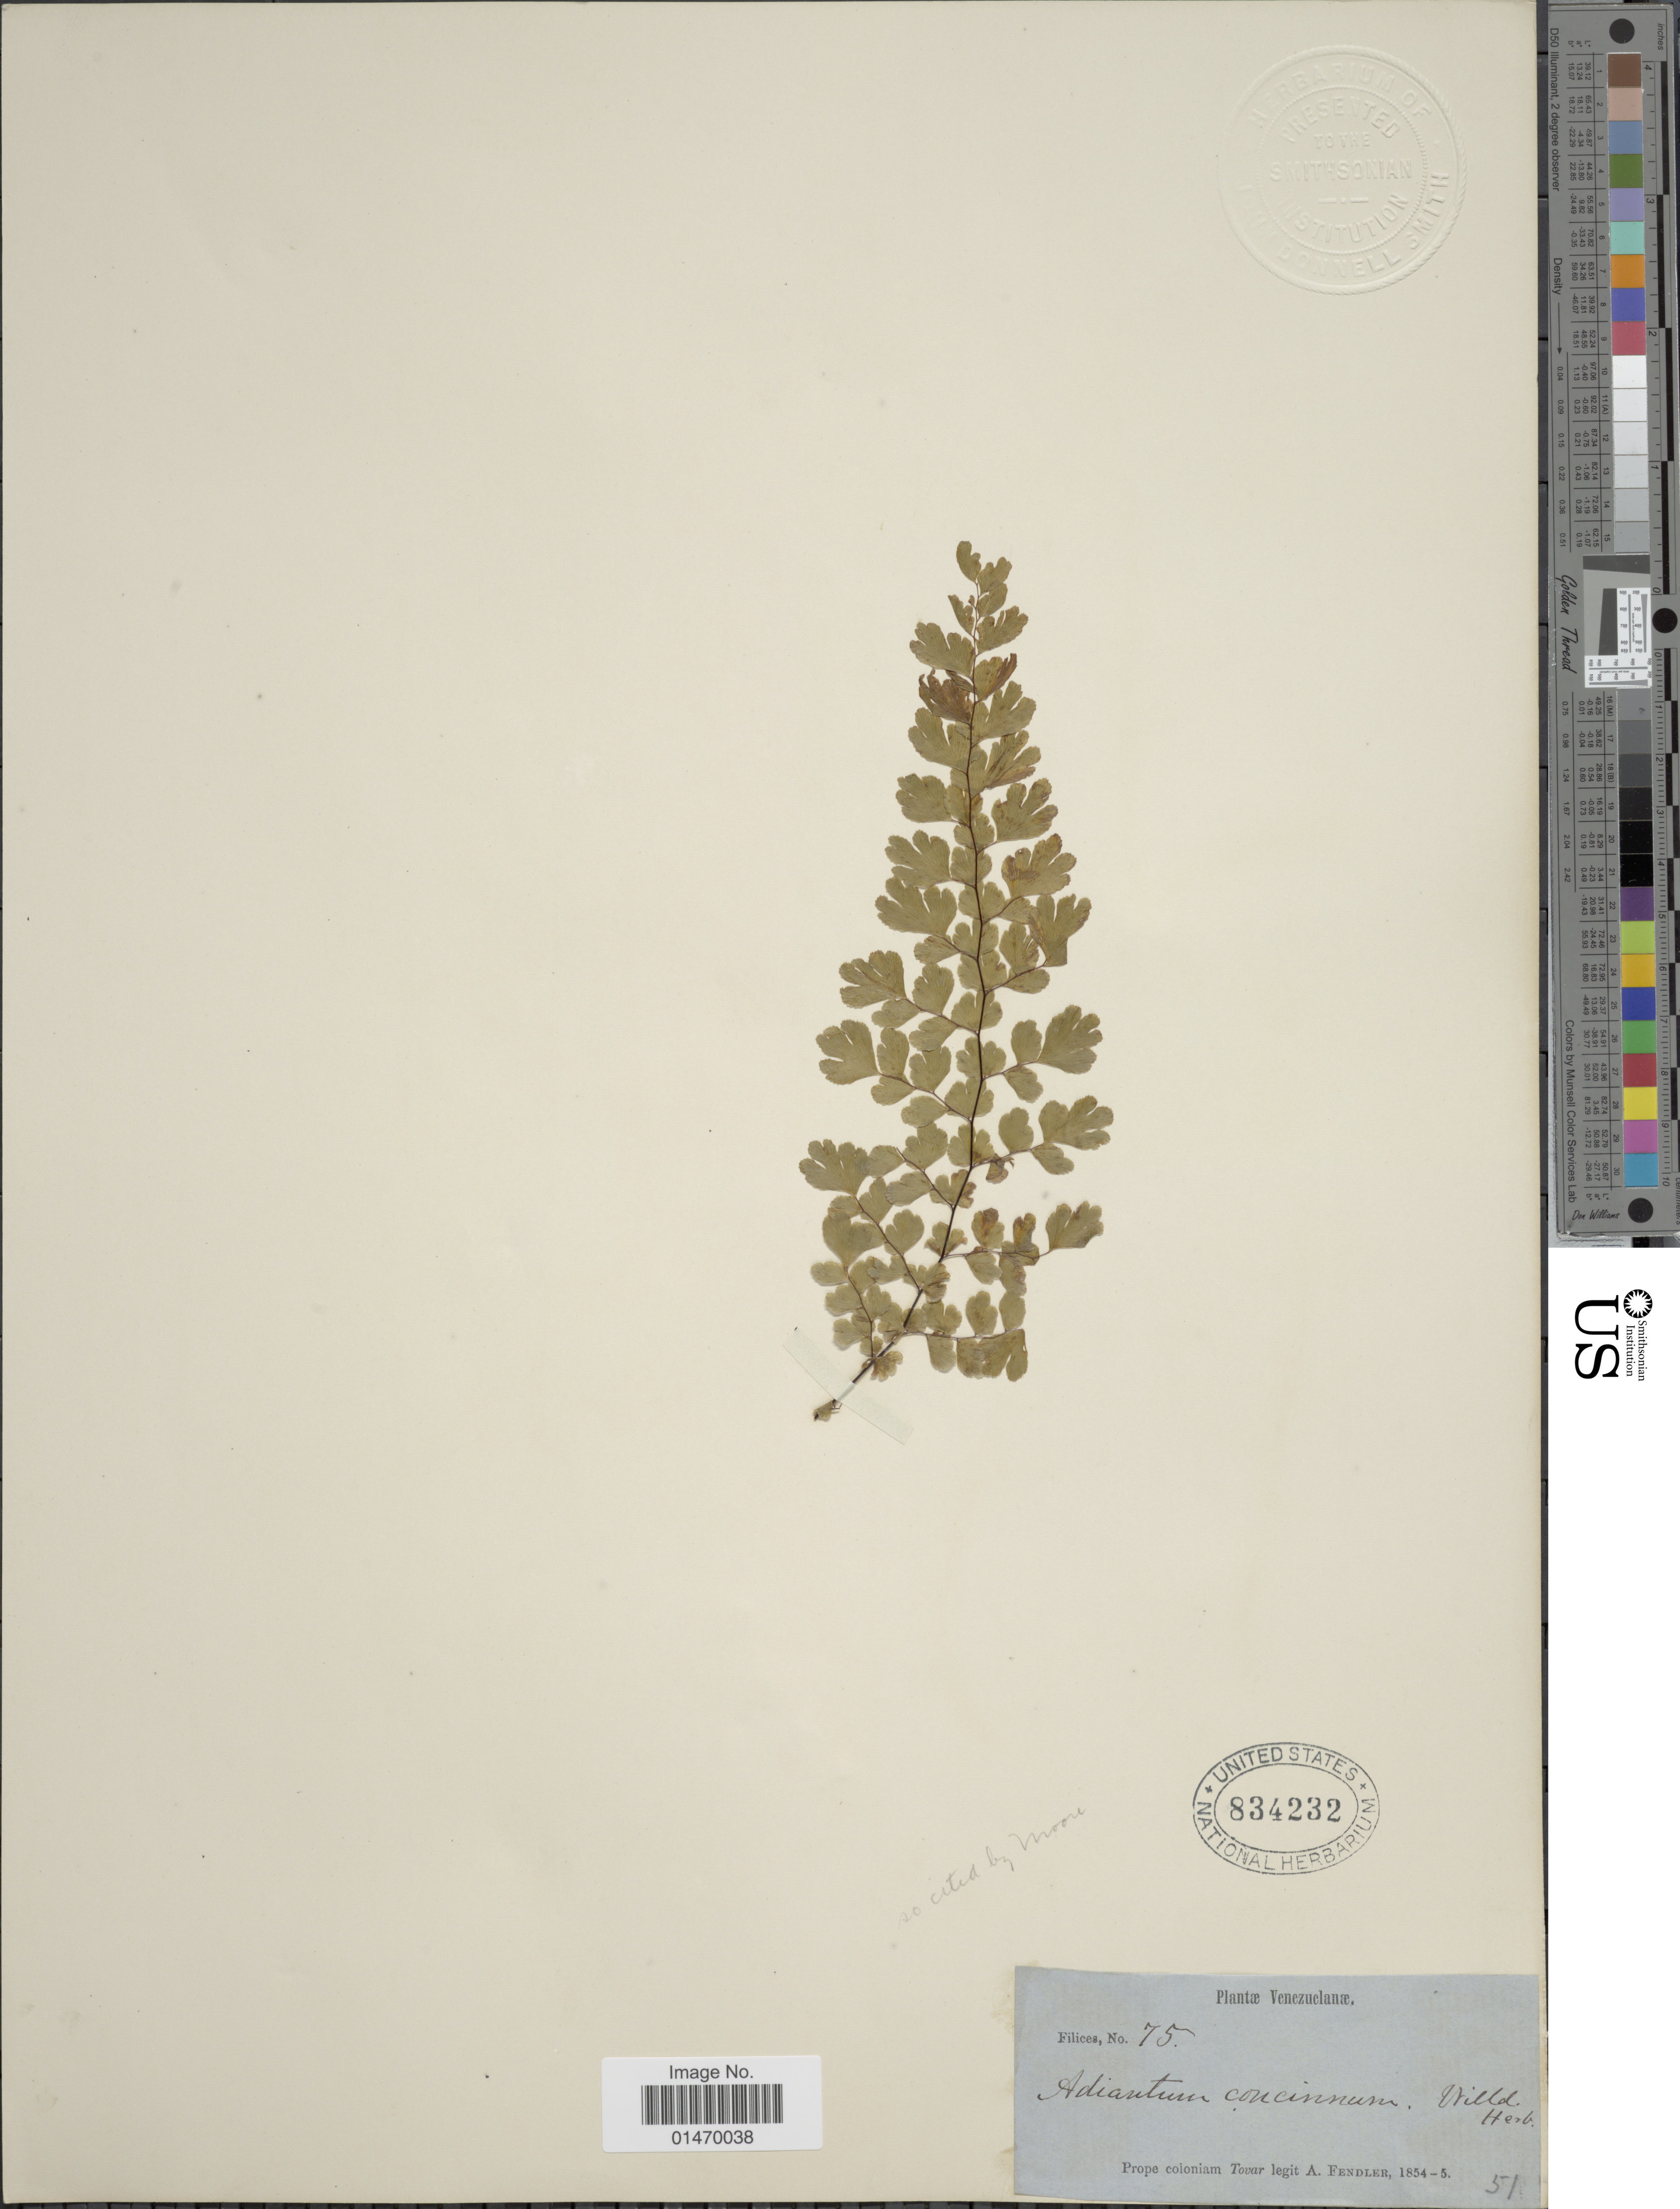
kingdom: Plantae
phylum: Tracheophyta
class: Polypodiopsida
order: Polypodiales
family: Pteridaceae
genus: Adiantum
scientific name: Adiantum concinnum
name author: Humb. & Bonpl. ex Willd.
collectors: A. Fendler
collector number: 75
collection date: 1854/1855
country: Venezuela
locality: Prope coloniam Tovar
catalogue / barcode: US 834232